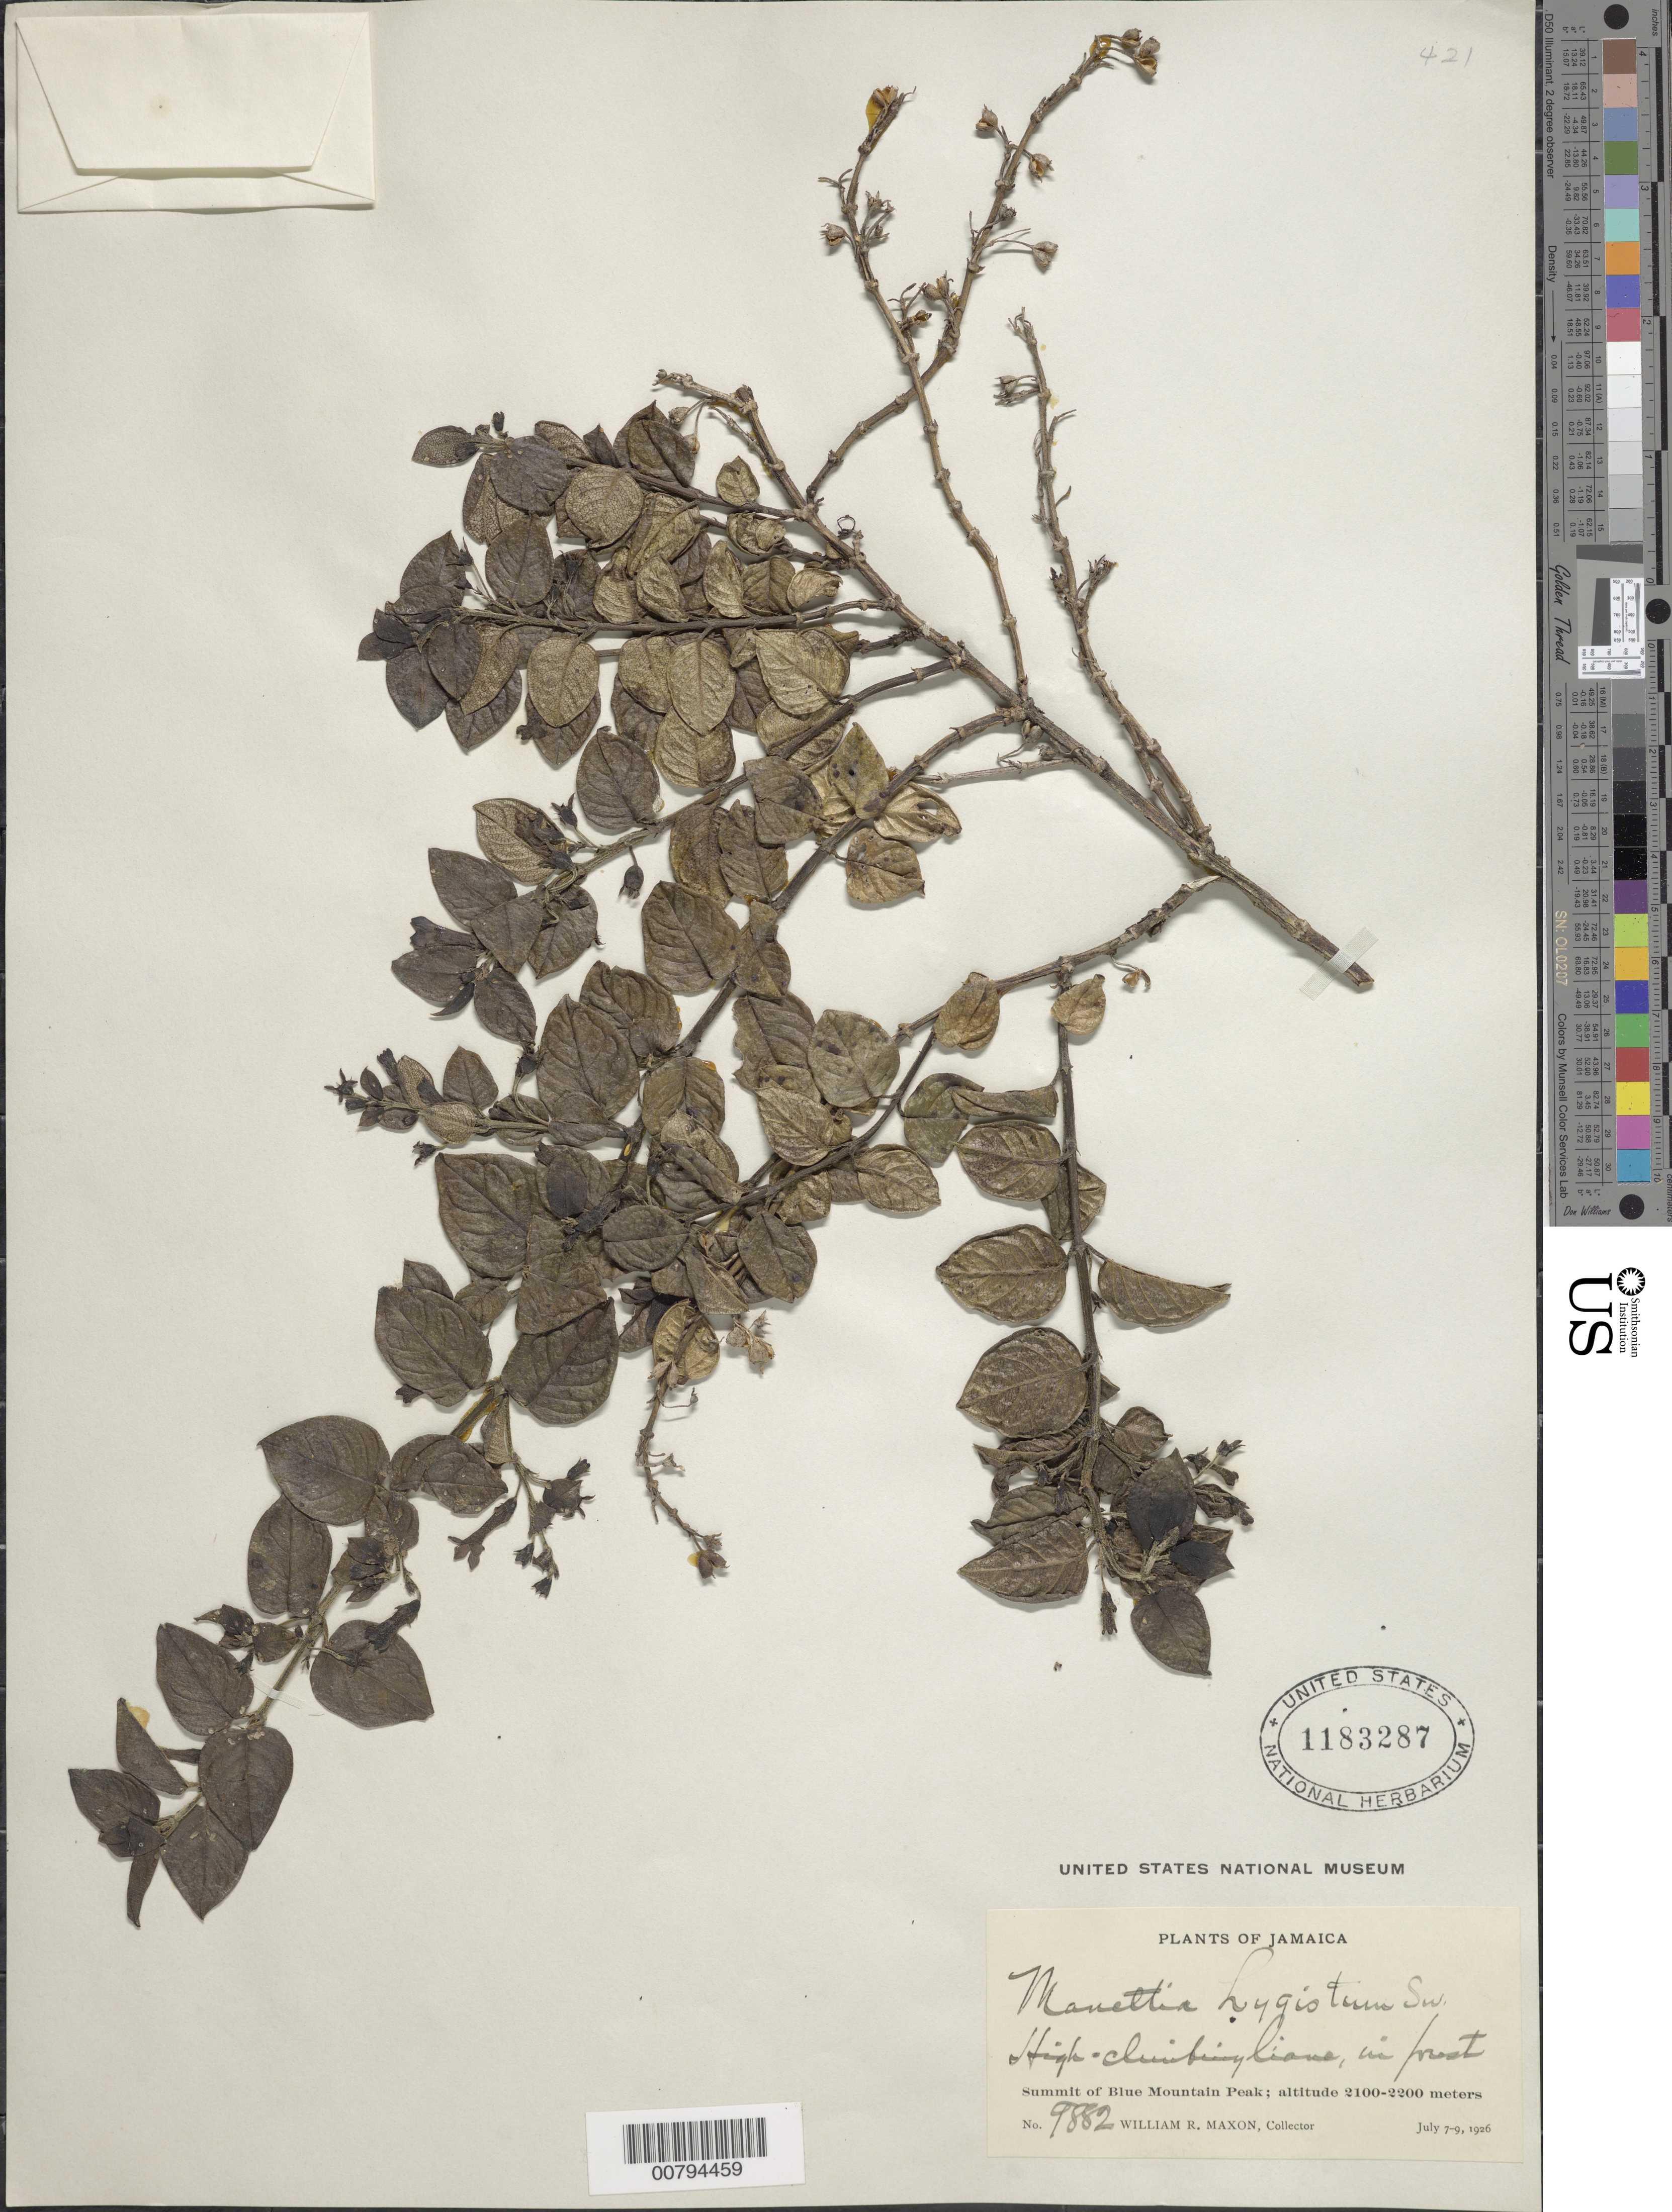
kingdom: Plantae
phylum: Tracheophyta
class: Magnoliopsida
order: Gentianales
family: Rubiaceae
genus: Manettia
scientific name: Manettia lygistum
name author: (L.) Sw.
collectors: W. R. Maxon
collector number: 9882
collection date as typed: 07 Jul 1926 to 09 Jul 1926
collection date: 1926-07-07/1926-07-09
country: Jamaica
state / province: Saint Andrew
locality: Summit of Blue Mountain Peak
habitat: Mountain forest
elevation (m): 2100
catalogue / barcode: US 1183287